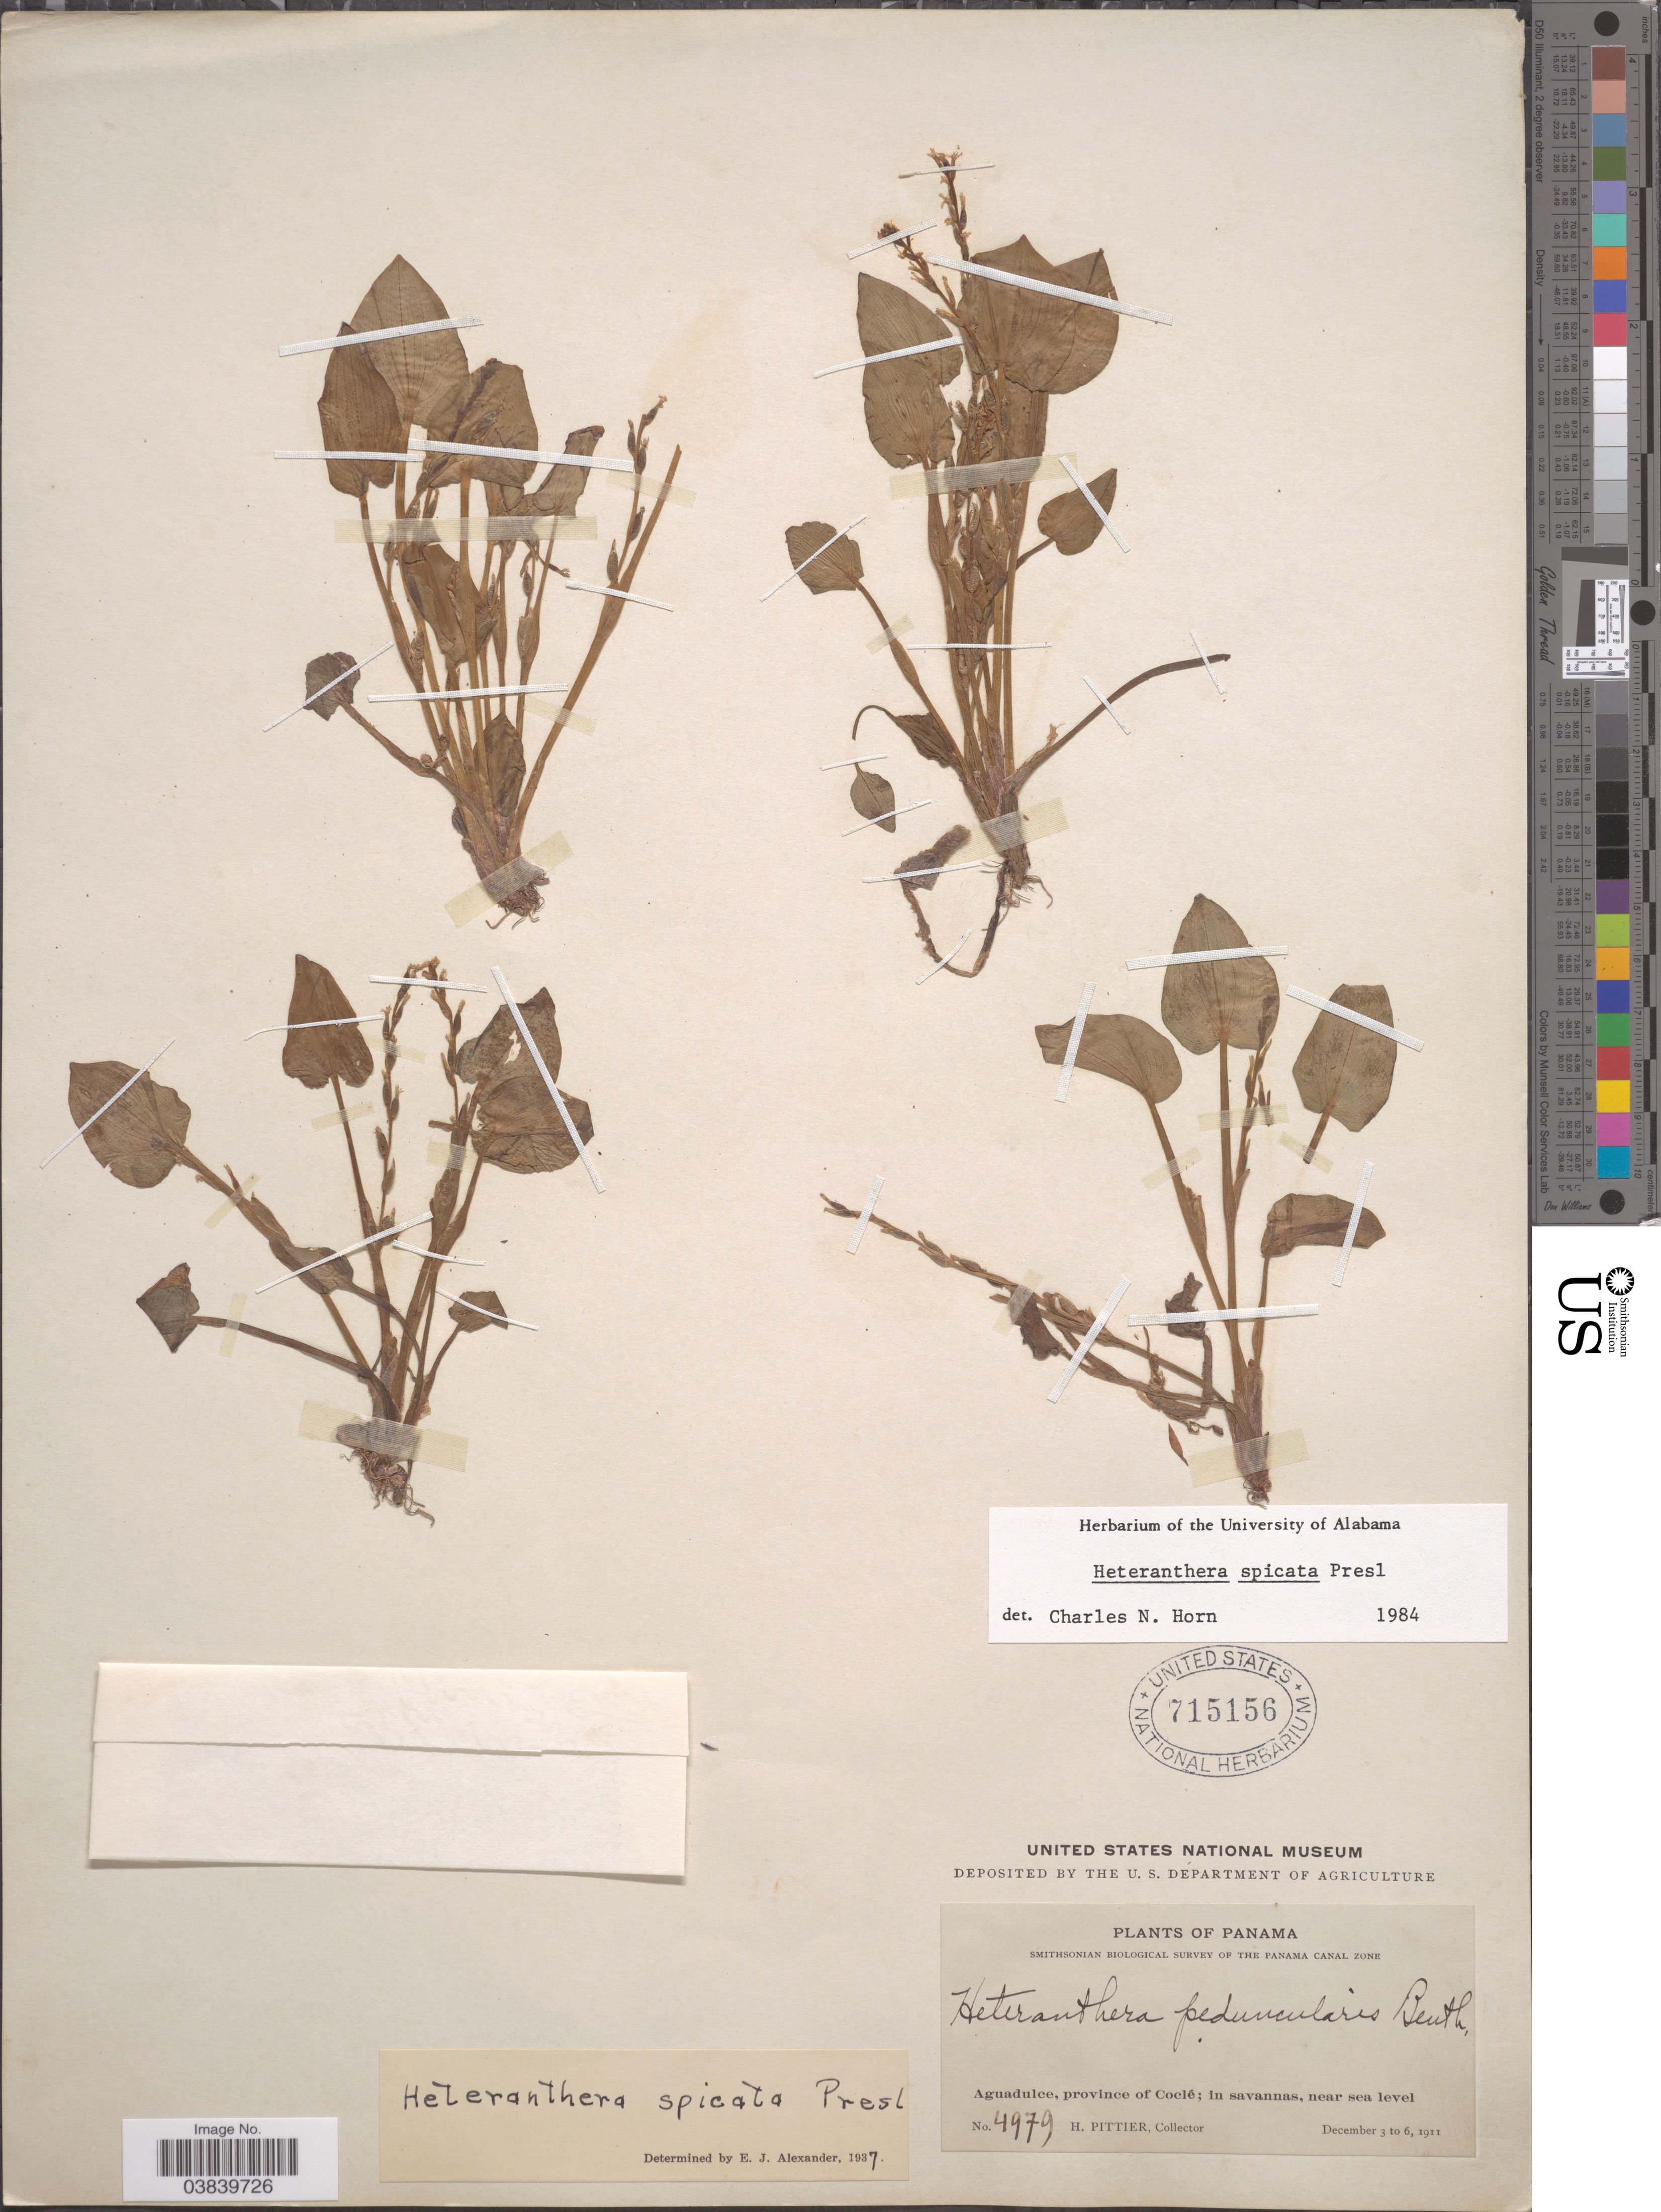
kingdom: Plantae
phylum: Tracheophyta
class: Liliopsida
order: Commelinales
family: Pontederiaceae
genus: Heteranthera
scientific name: Heteranthera spicata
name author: C. Presl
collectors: H. F. Pittier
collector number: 4979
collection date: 1911-12-03/1911-12-06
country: Panama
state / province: Cocle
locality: Aguadulce; in savannas.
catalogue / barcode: US 715156